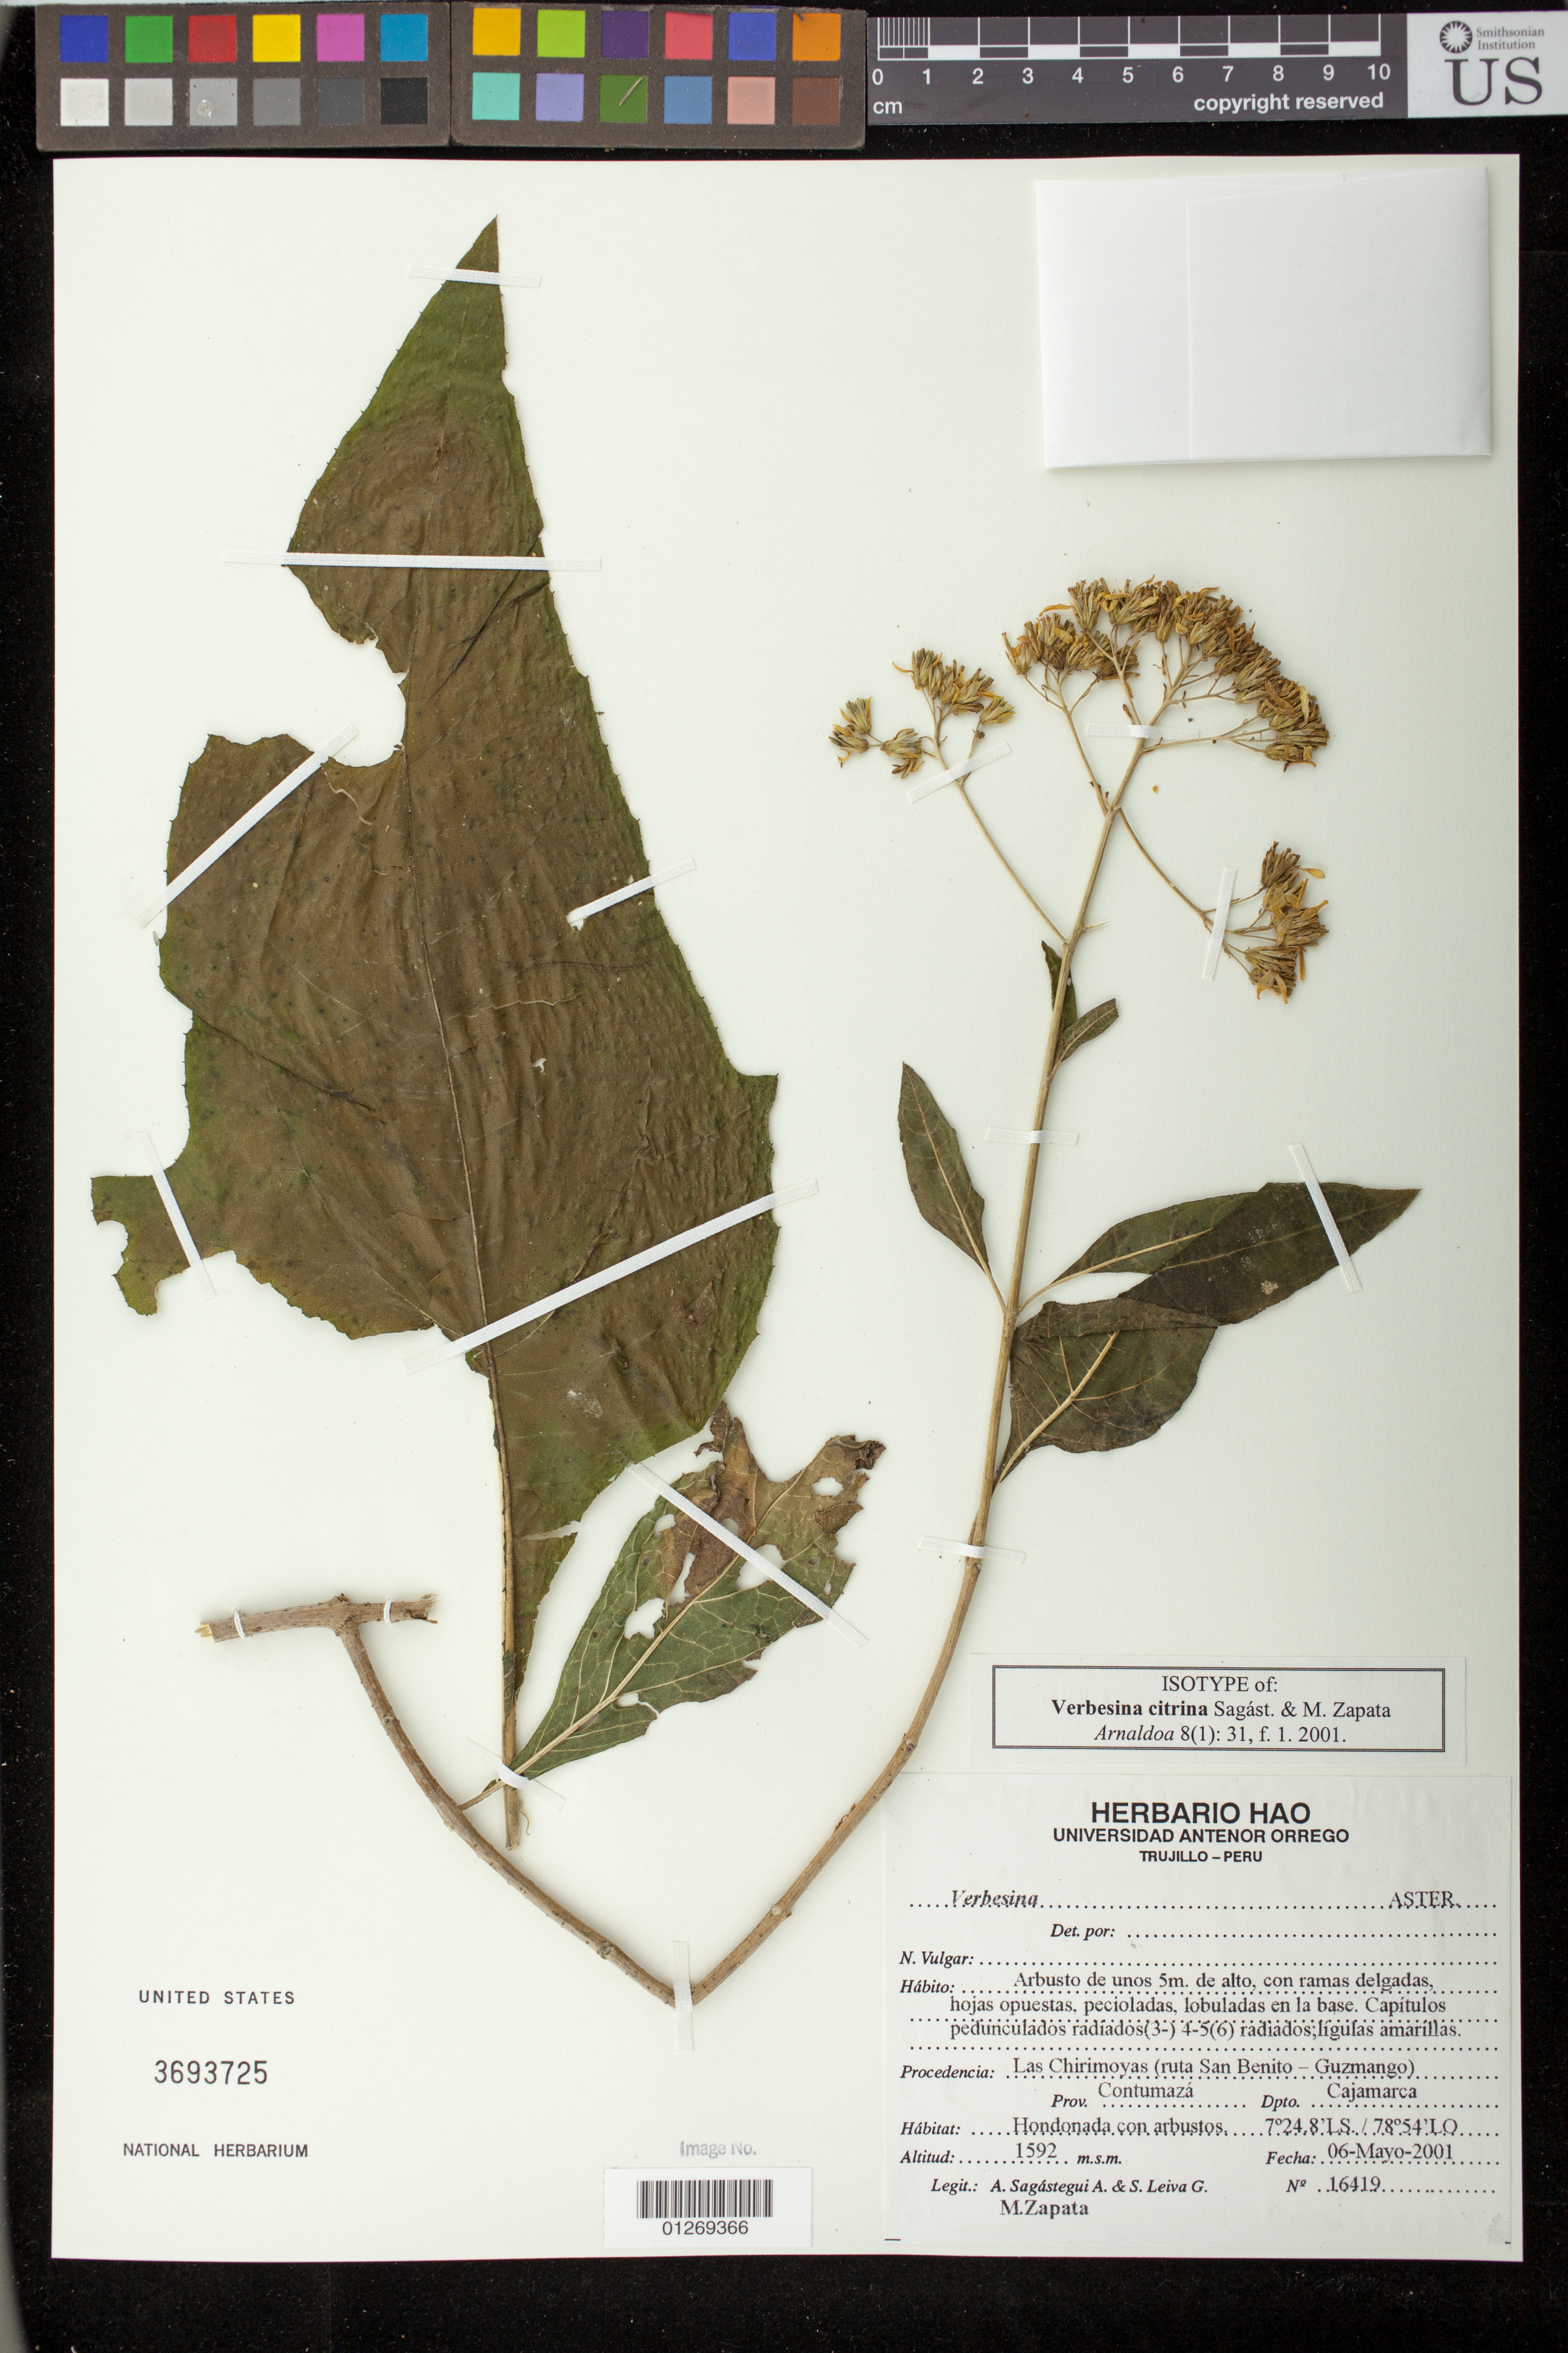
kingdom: Plantae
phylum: Tracheophyta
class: Magnoliopsida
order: Asterales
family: Asteraceae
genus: Verbesina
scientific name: Verbesina citrina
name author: Sagást. & Zapata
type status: Isotype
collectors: A. Sagástegui A., S. Leiva G. & M. Zapata Cruz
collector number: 16419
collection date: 2001-05-06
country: Peru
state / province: Cajamarca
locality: Las Chirimoyas (ruta San Benito - Guzmango), Prov. Contumazá, Dpto. Cajamarca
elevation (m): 1592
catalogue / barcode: US 3693725